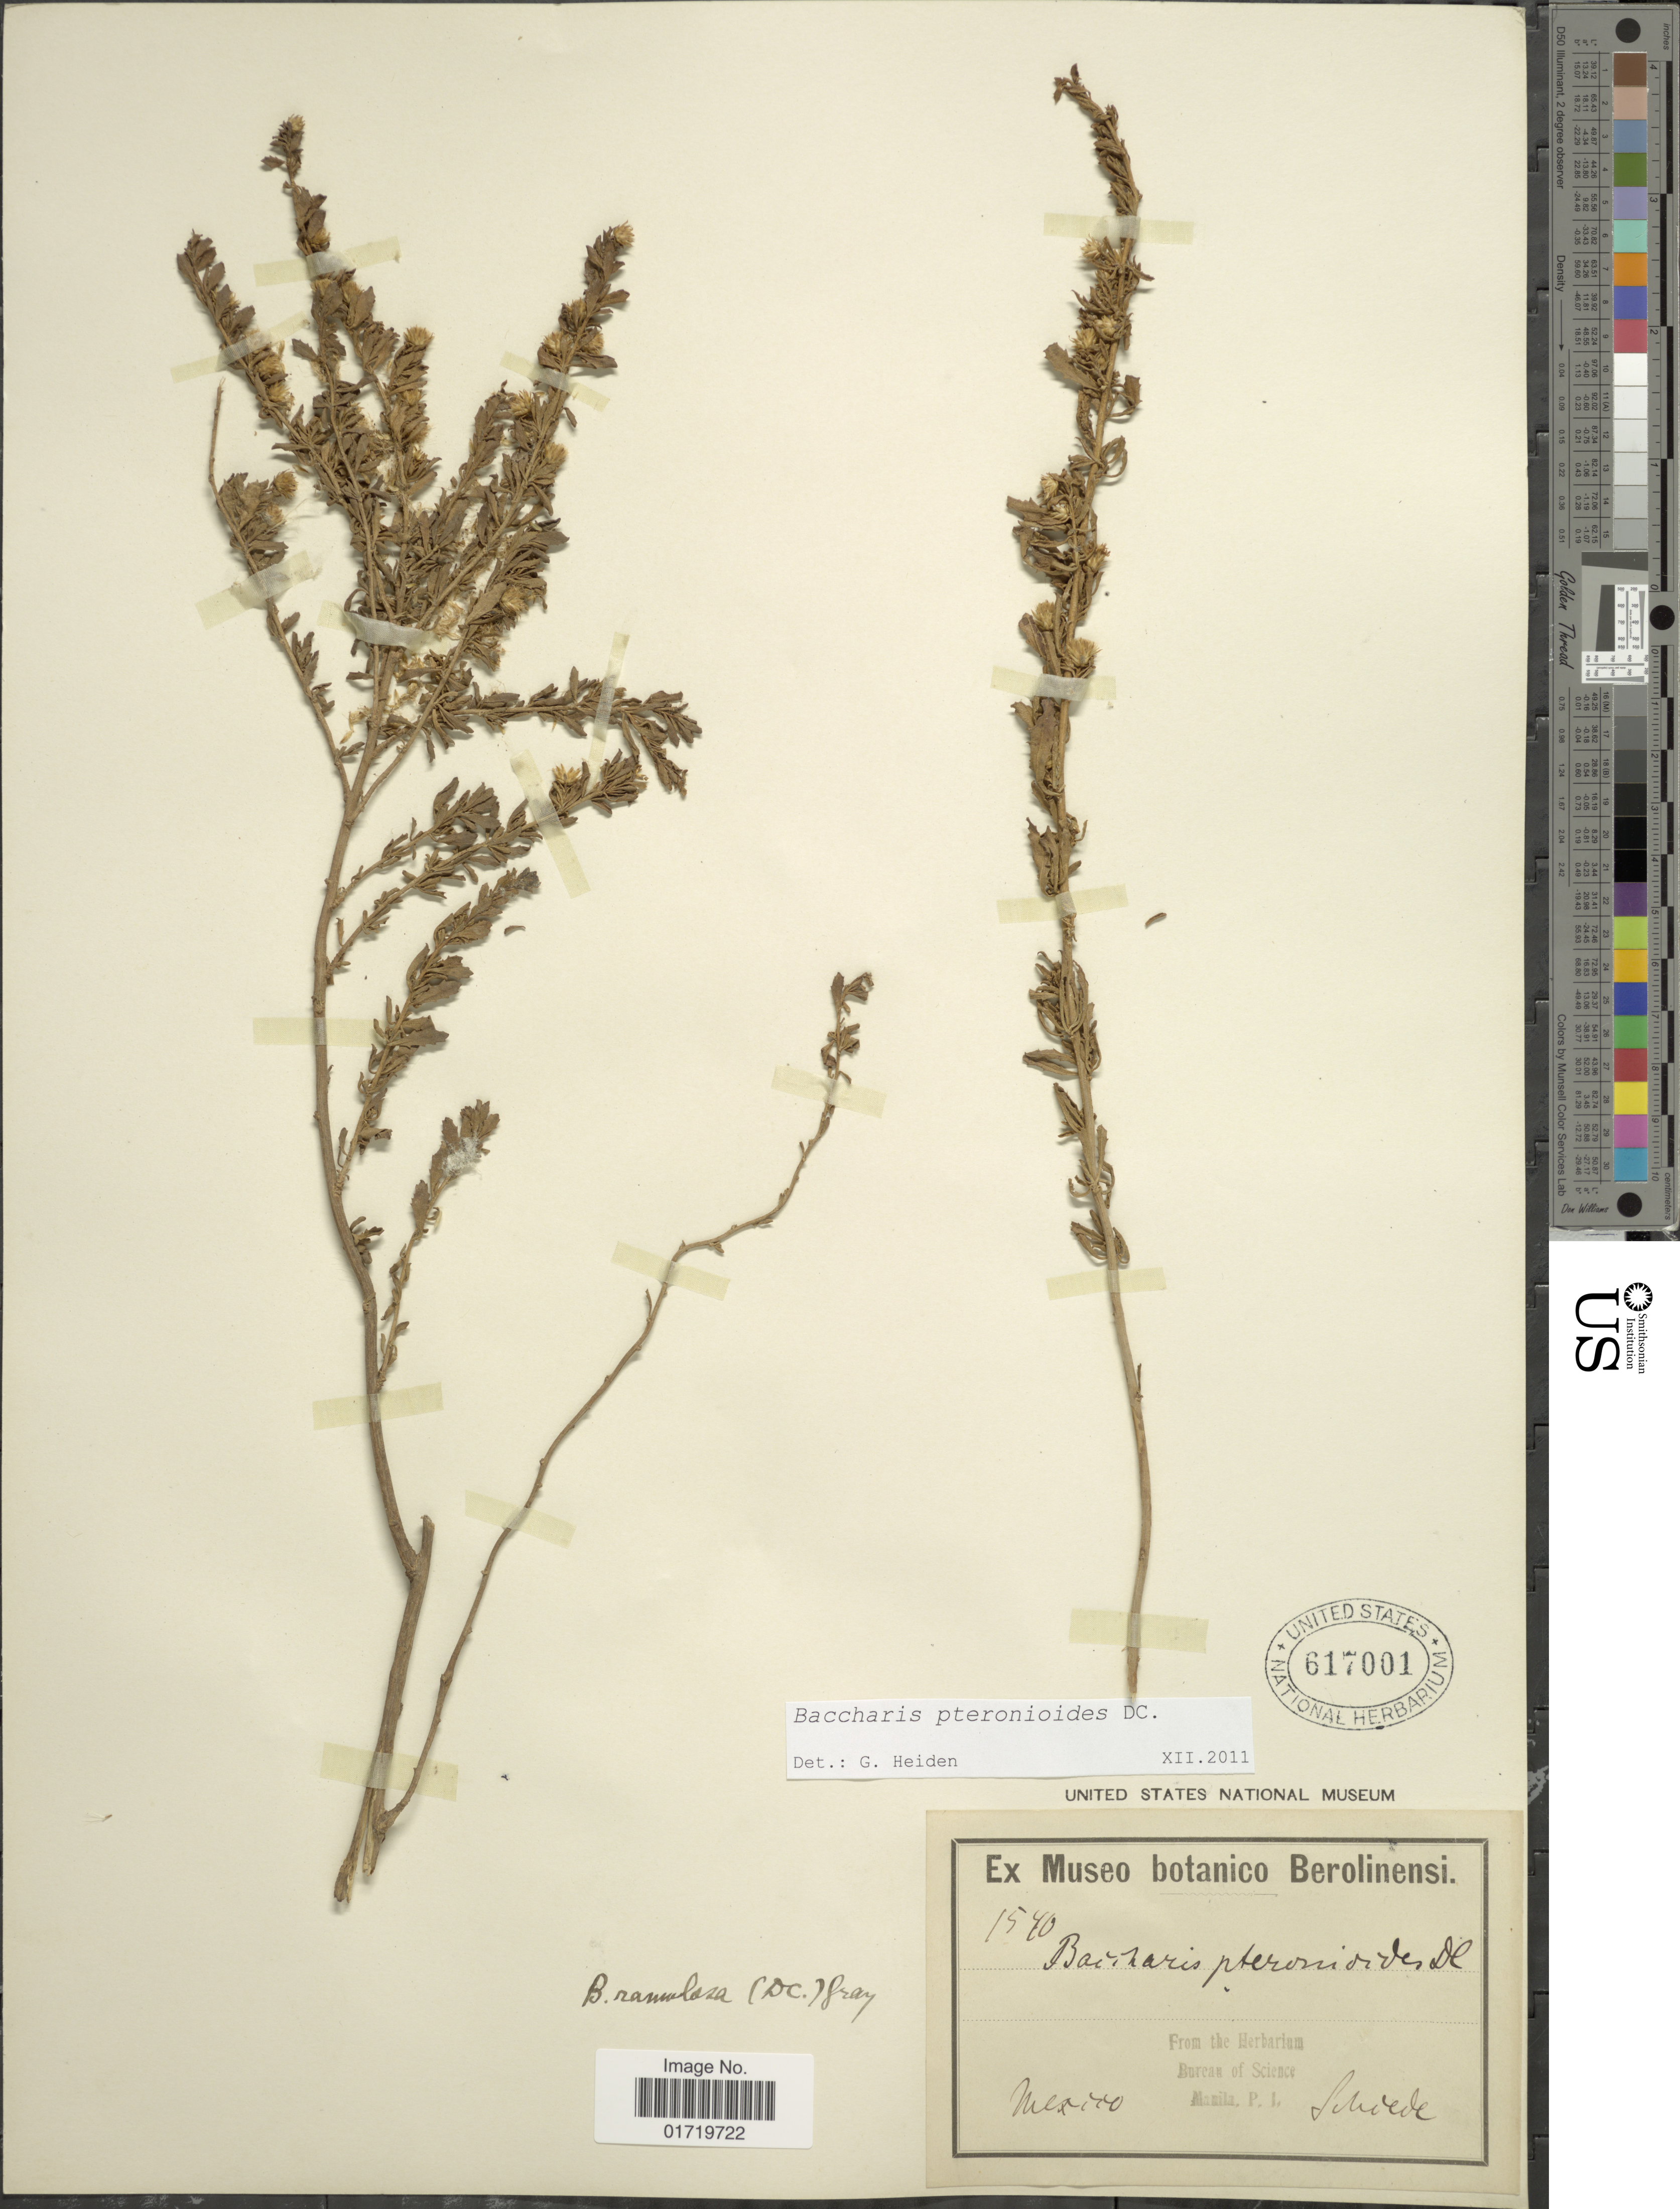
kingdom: Plantae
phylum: Tracheophyta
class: Magnoliopsida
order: Asterales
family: Asteraceae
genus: Baccharis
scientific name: Baccharis pteronioides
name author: DC.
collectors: Schiede, --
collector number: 1540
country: Mexico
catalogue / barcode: US 617001